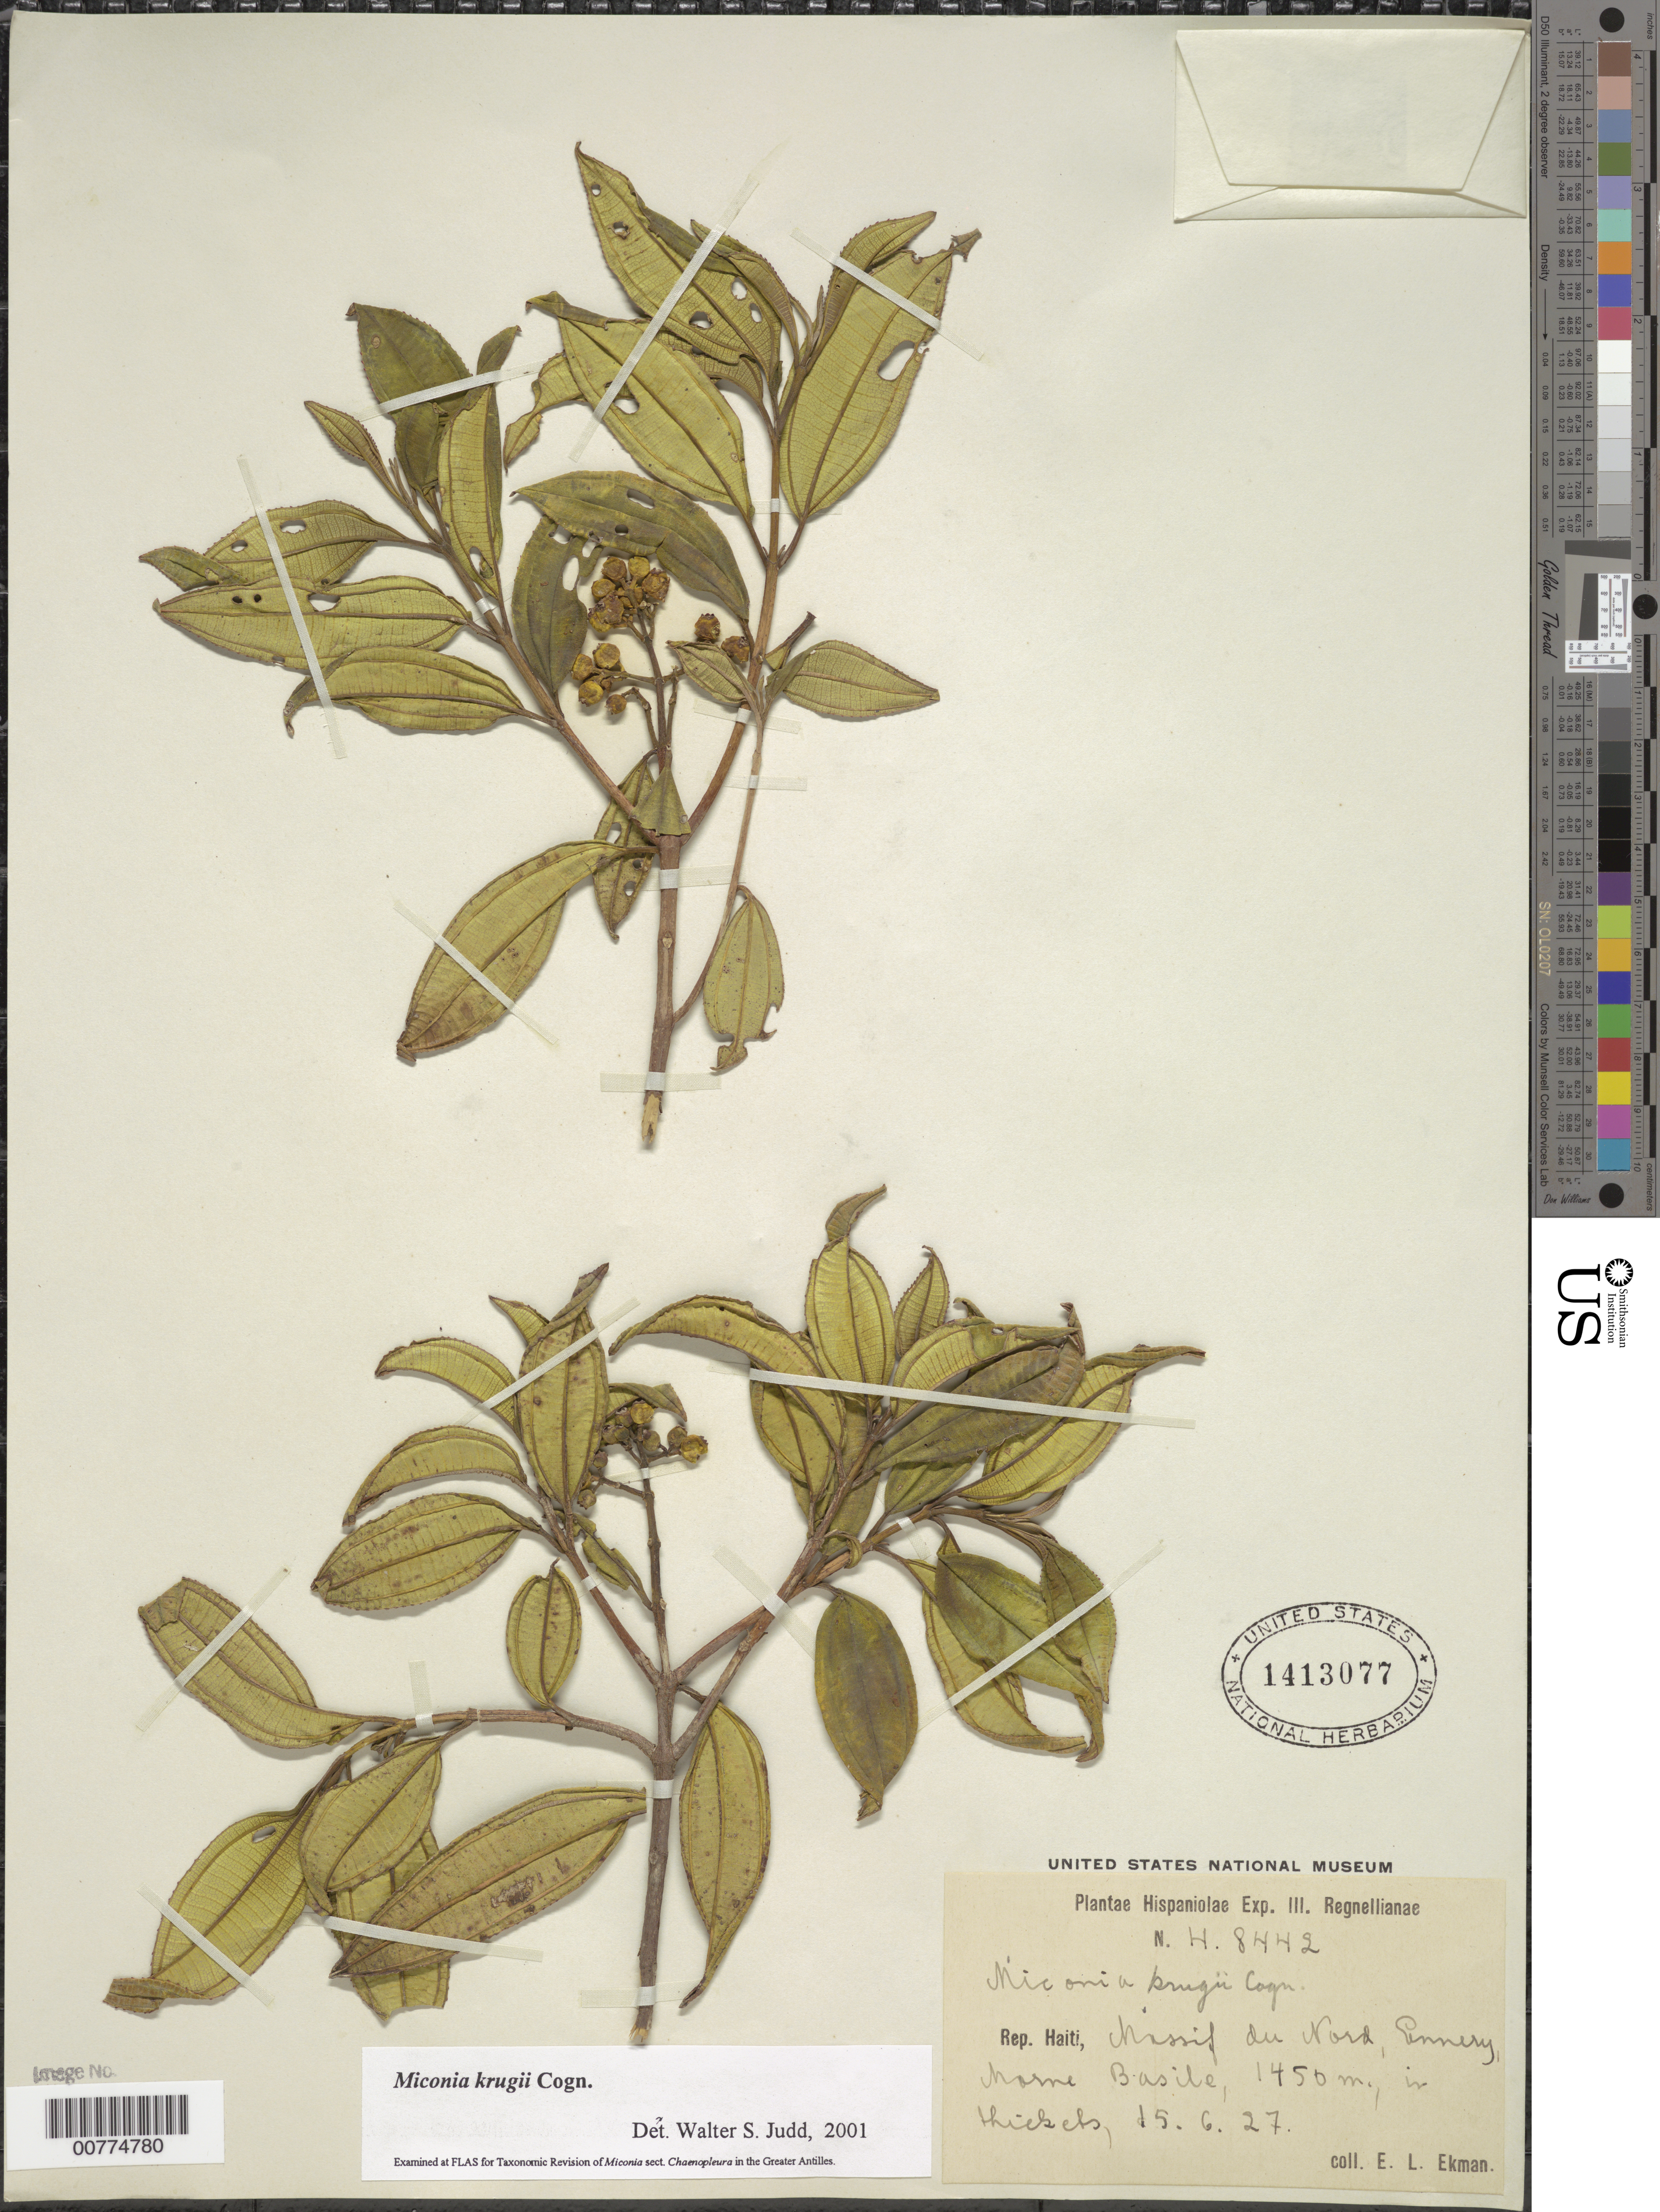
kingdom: Plantae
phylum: Tracheophyta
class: Magnoliopsida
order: Myrtales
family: Melastomataceae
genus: Miconia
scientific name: Miconia krugii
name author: Cogn.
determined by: Judd, Walter S.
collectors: E. L. Ekman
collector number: H 8442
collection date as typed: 15 Jun 1927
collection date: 1927-06-15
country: Haiti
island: Hispaniola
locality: Massif du Nord, Ennery, Morne Basile.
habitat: In thickets.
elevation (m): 1450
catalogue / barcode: US 1413077